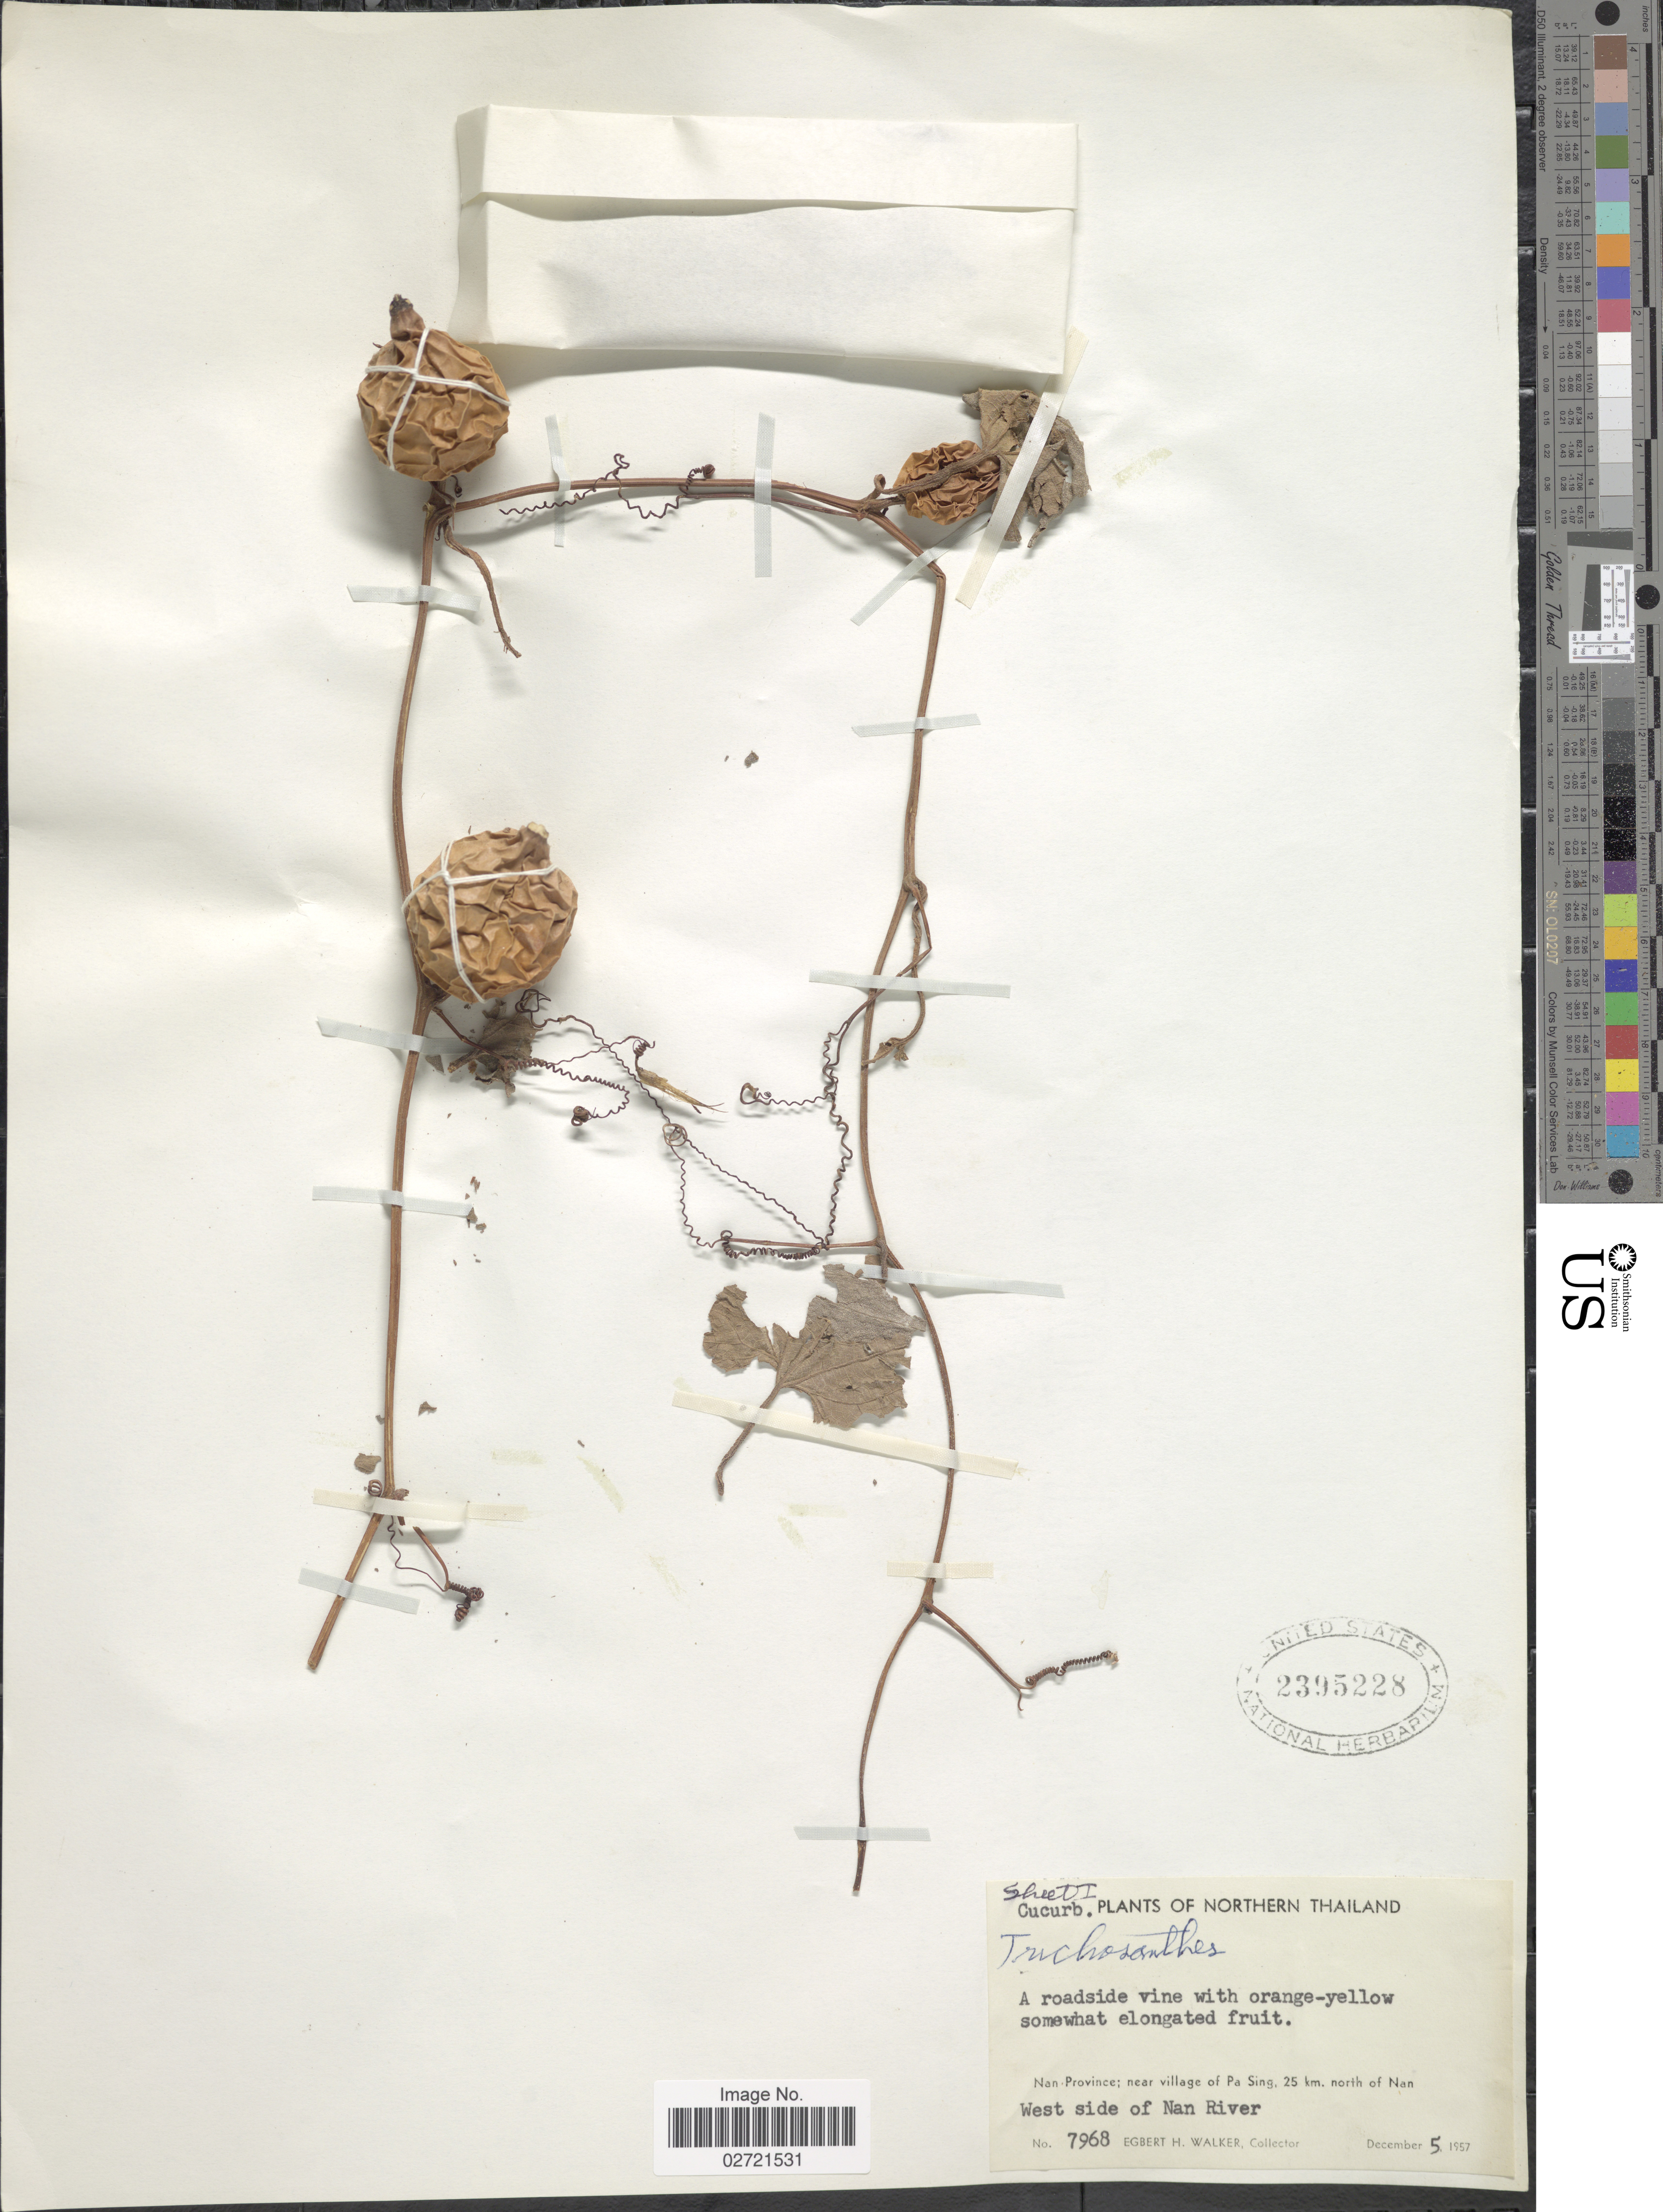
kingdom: Plantae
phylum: Tracheophyta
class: Magnoliopsida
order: Cucurbitales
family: Cucurbitaceae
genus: Trichosanthes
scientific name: Trichosanthes sp.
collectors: E. H. Walker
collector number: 7968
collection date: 1957-12-05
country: Thailand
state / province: Nan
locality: Nan Province: near village of Pa Sing, 25 km. north of Nan, West side of Nan River, Northern Thailand.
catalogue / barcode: US 2395228